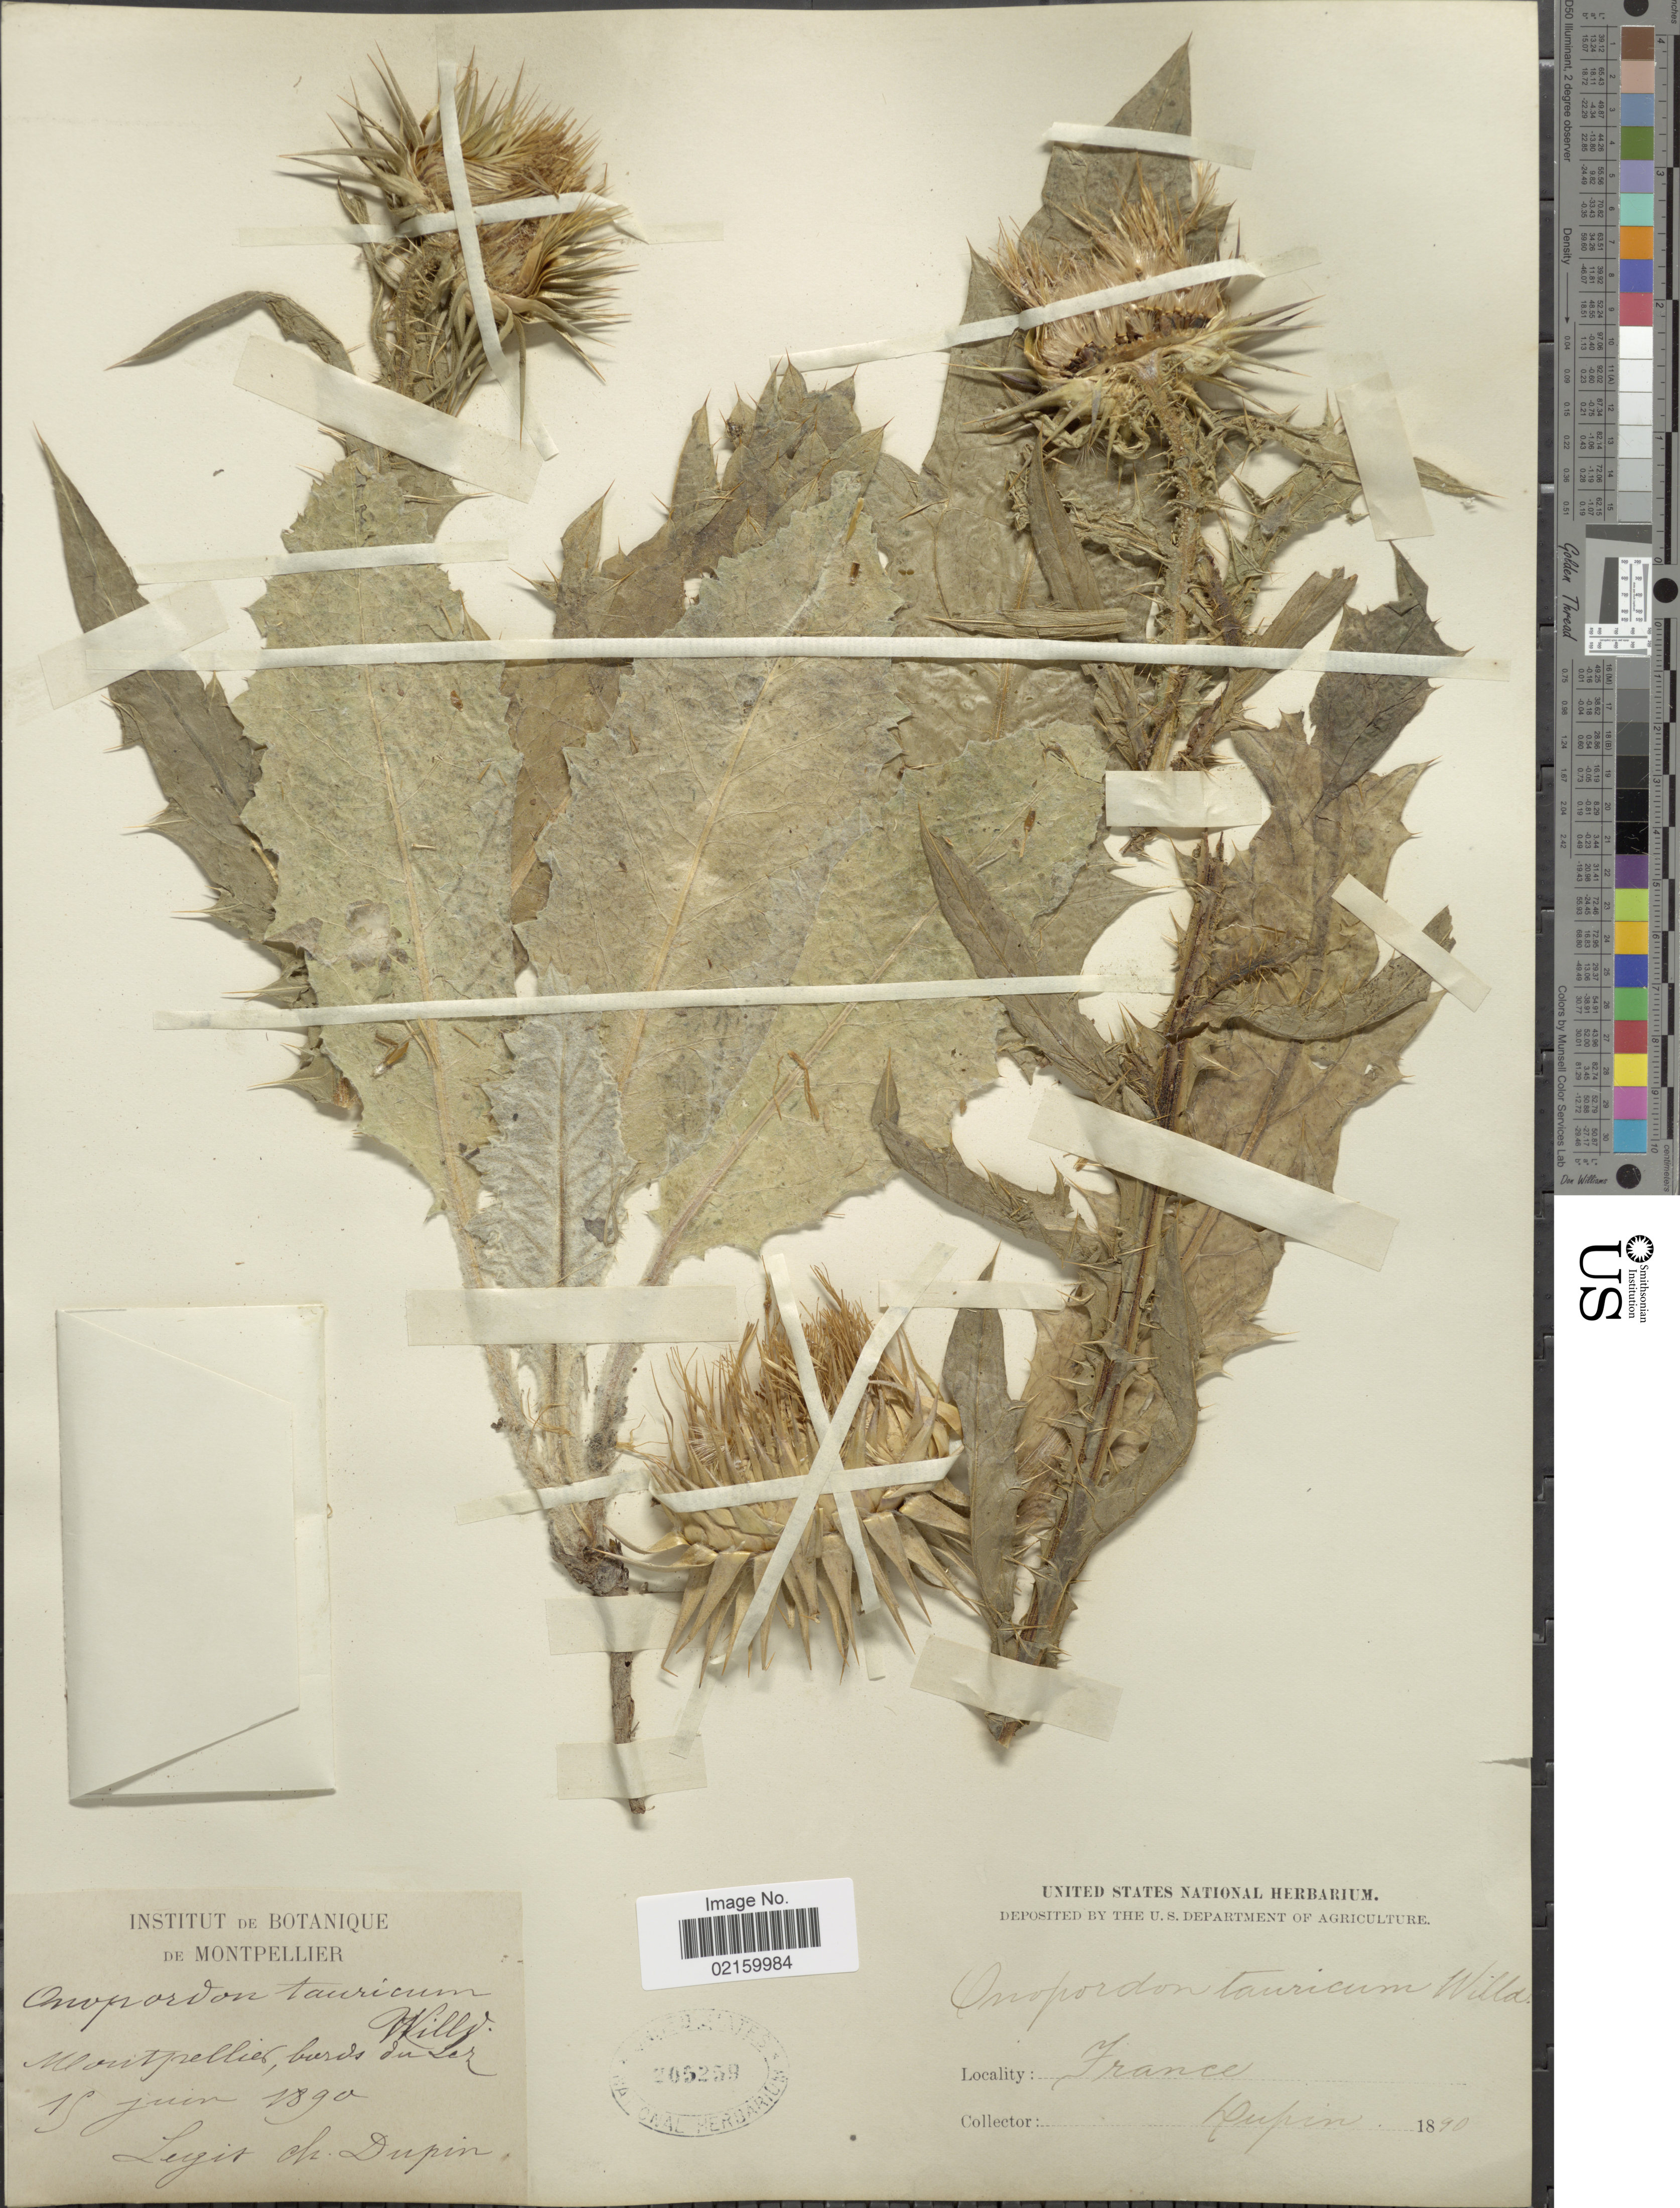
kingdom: Plantae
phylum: Tracheophyta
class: Magnoliopsida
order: Asterales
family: Asteraceae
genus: Onopordum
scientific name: Onopordum tauricum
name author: Willd.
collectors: C. Dupin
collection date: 1890-06-15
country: France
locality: Montpellier, bords du Lez [interpreted]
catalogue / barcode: US 205259